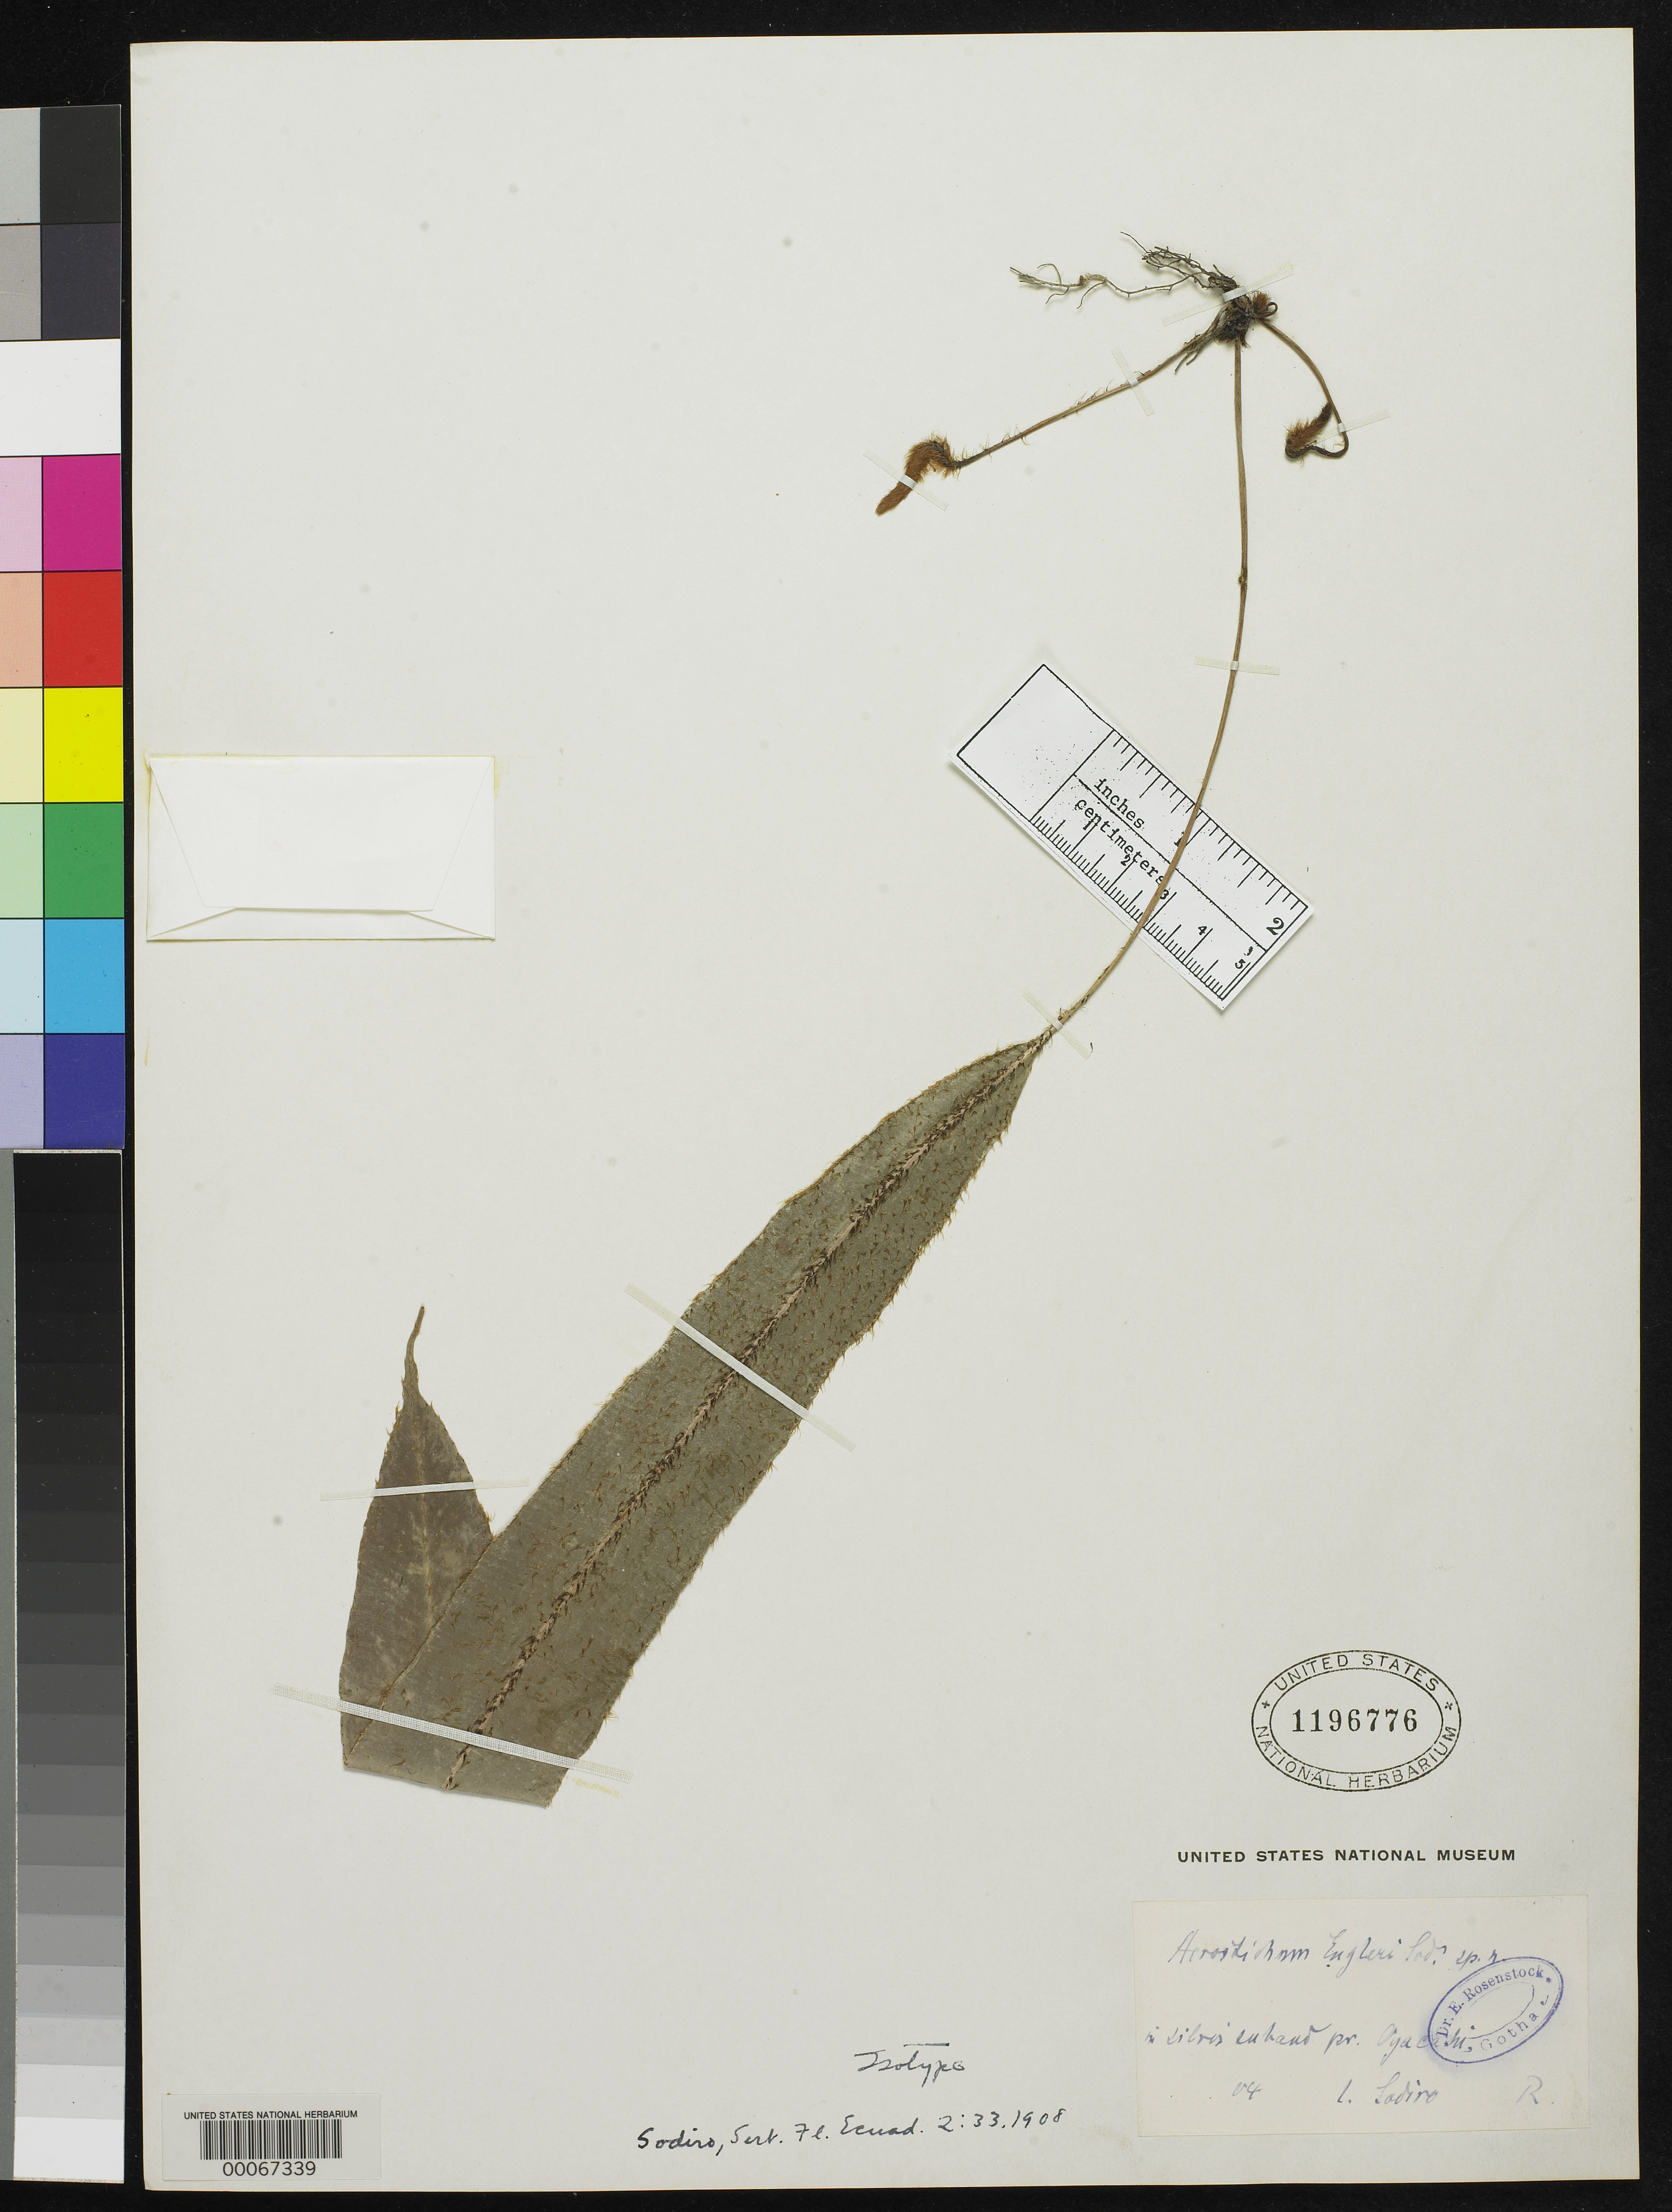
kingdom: Plantae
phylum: Tracheophyta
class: Polypodiopsida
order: Polypodiales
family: Pteridaceae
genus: Acrostichum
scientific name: Acrostichum engleri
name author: Sodiro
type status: Type Collection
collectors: L. Sodiro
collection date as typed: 1904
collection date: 1904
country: Ecuador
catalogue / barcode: US 1196776